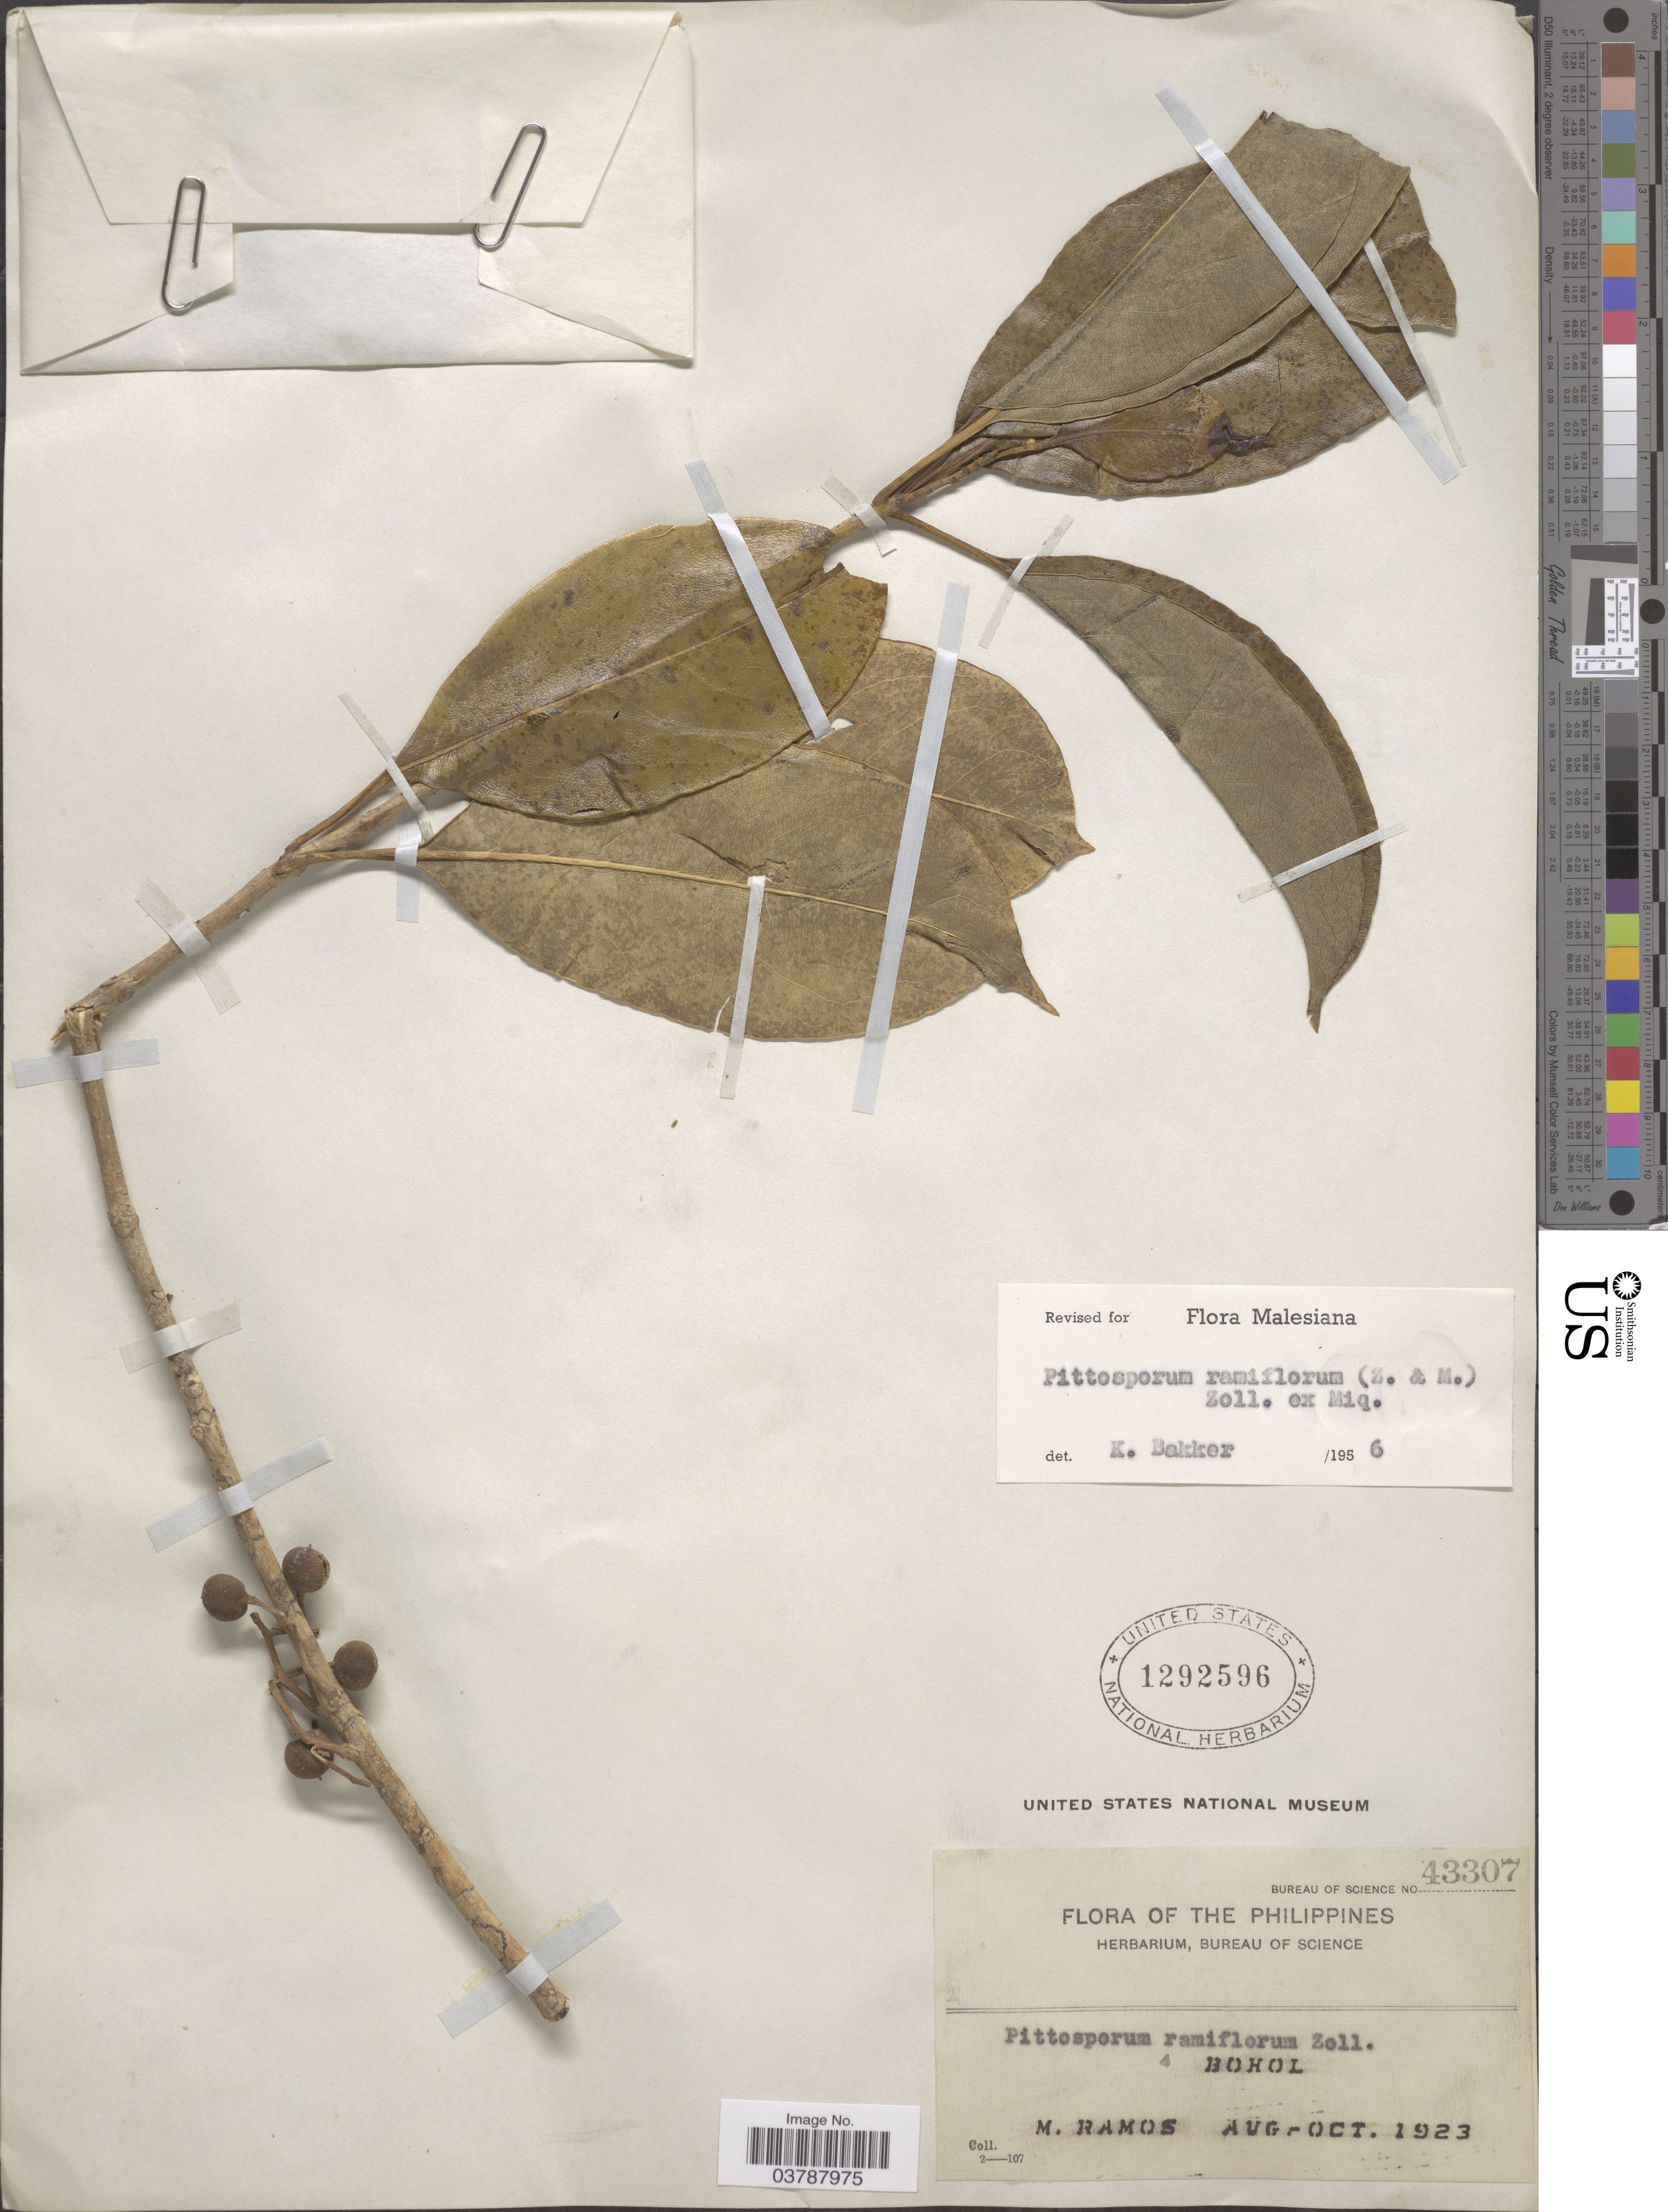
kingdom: Plantae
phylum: Tracheophyta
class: Magnoliopsida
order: Apiales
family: Pittosporaceae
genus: Pittosporum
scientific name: Pittosporum ramiflorum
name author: (Zoll. & Mor.) Zoll.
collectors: M. Ramos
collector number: Bureau of Science 43307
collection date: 1923-08/1923-10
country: Philippines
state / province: Central Visayas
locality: Bohol.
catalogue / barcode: US 1292596